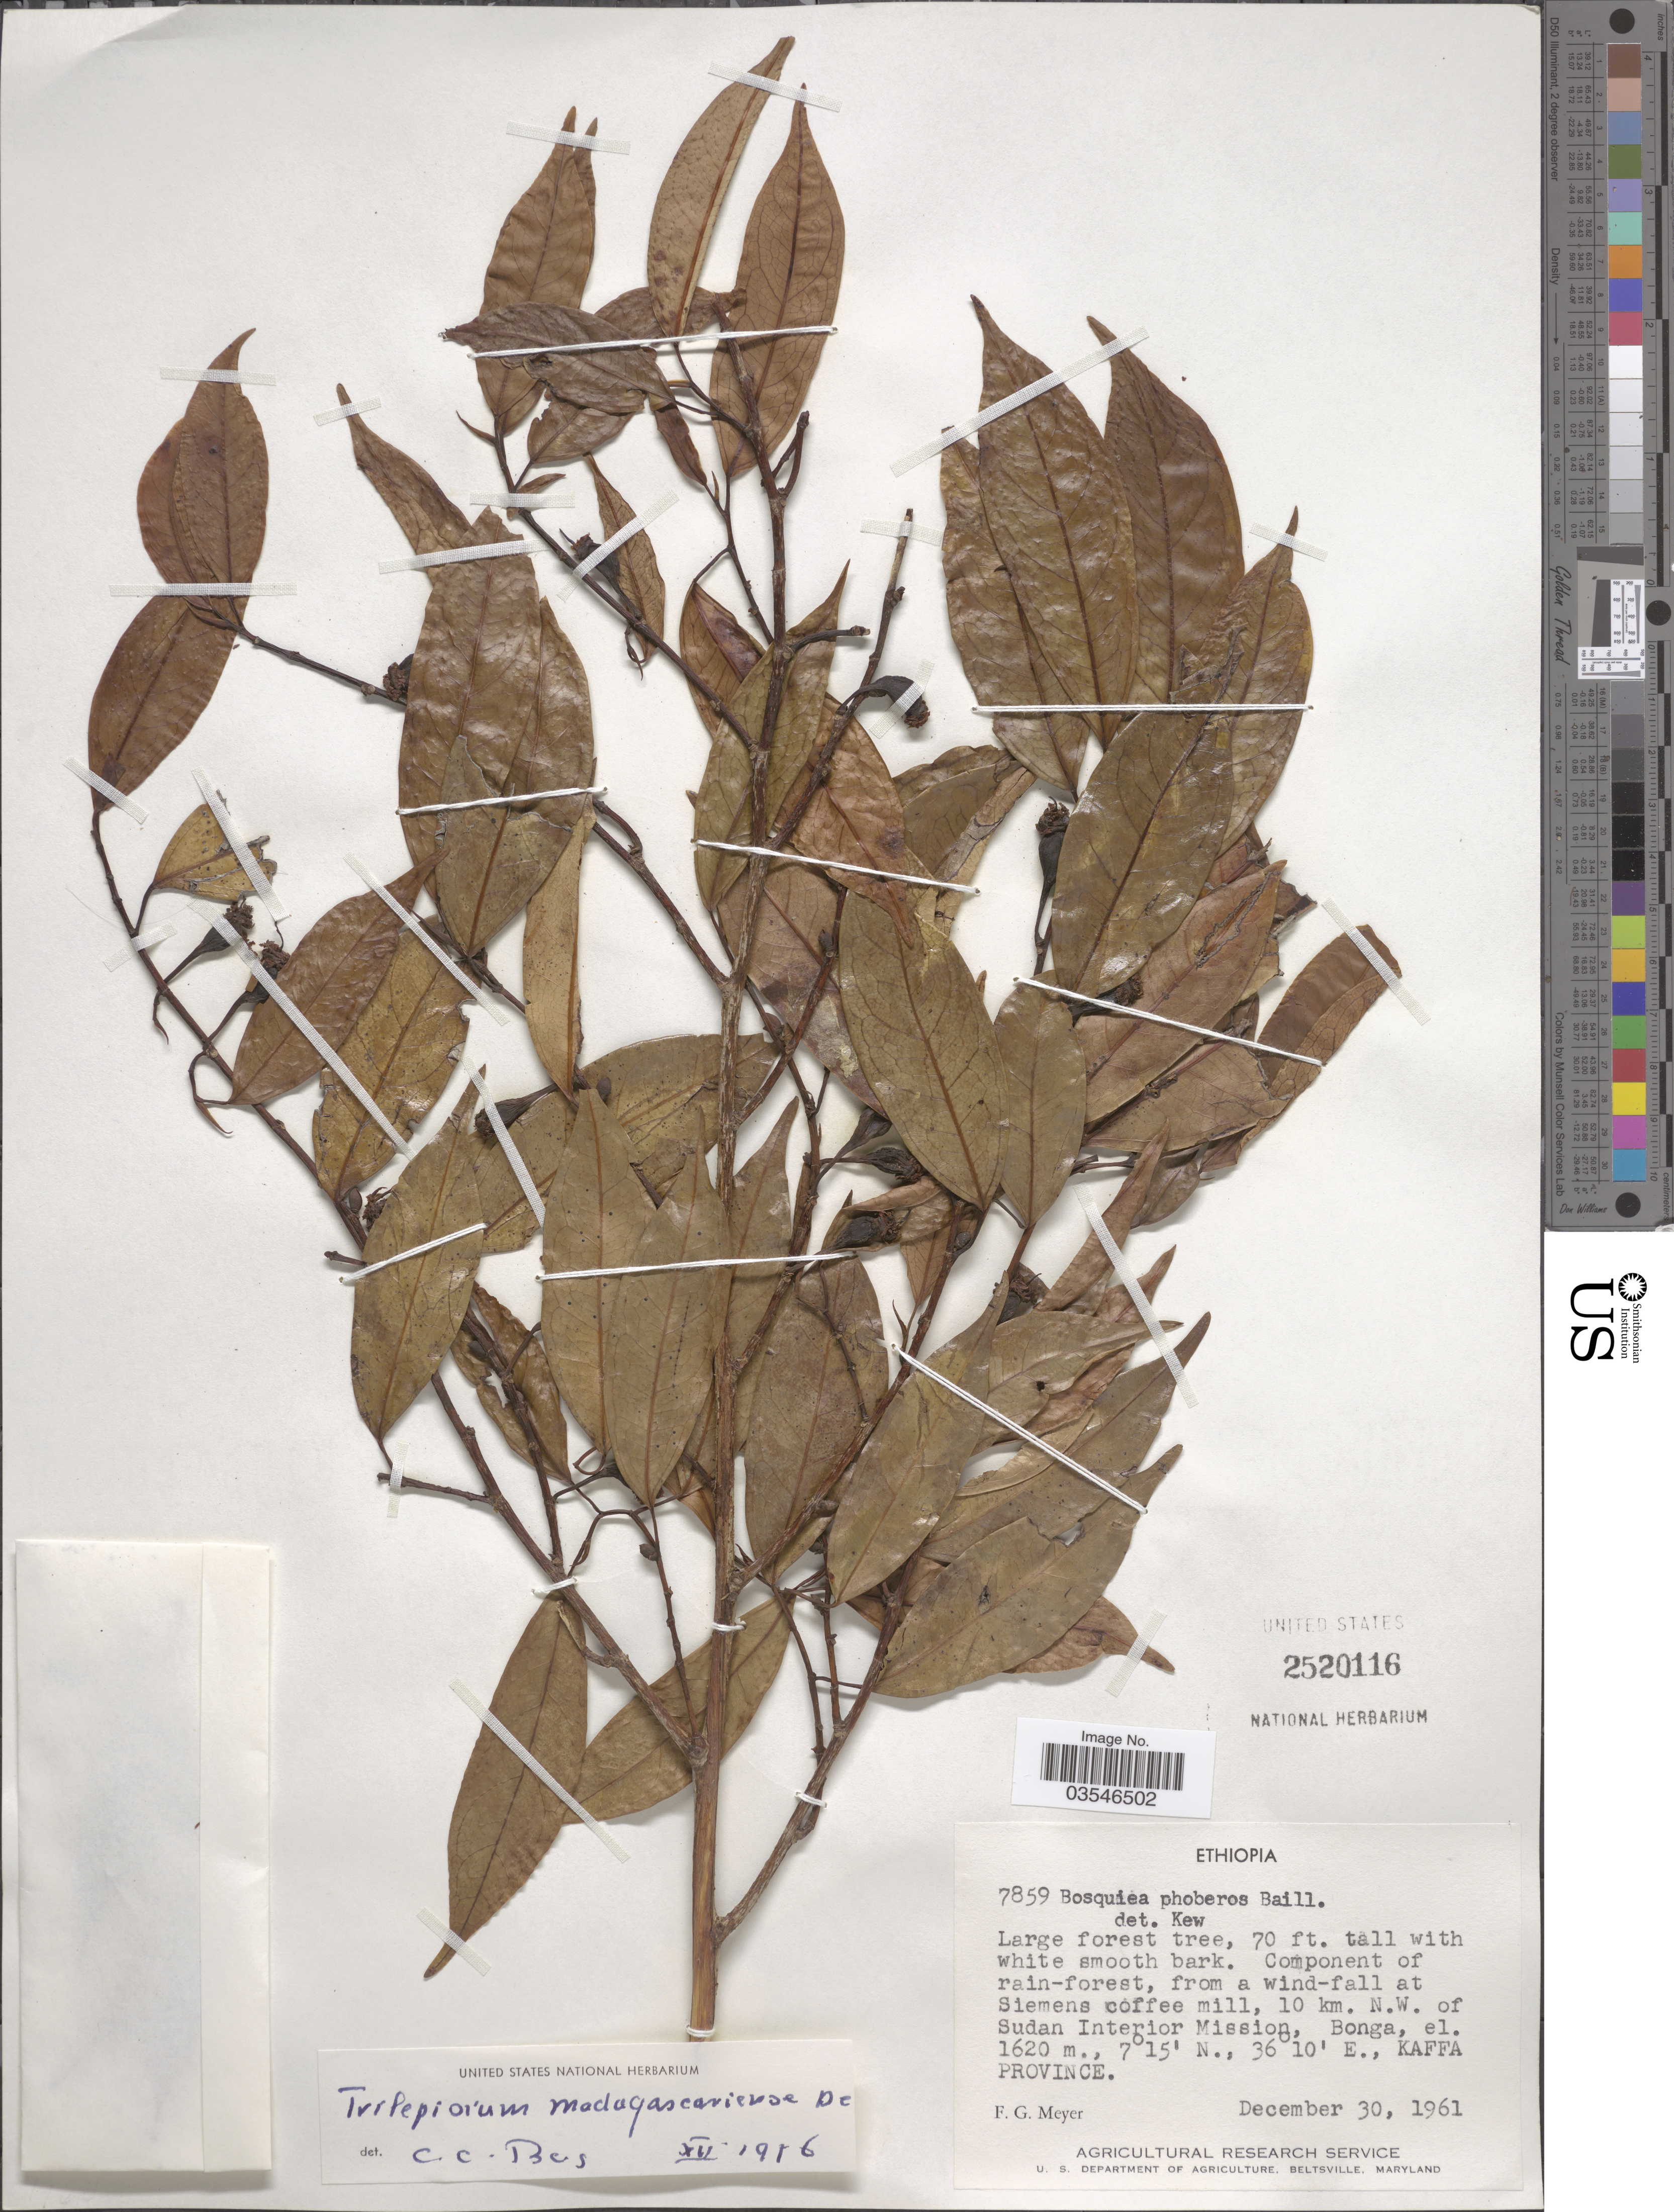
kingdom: Plantae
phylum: Tracheophyta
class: Magnoliopsida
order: Rosales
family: Moraceae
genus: Trilepisium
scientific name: Trilepisium madagascariense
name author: DC.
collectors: F. G. Meyer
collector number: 7859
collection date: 1961-12-30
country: Ethiopia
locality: From a wind-fall at Siemens coffee mill, 10 km. N.W. of Sudan Interior Mission, Bonga, Kaffa Province.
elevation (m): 1620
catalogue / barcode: US 2520116